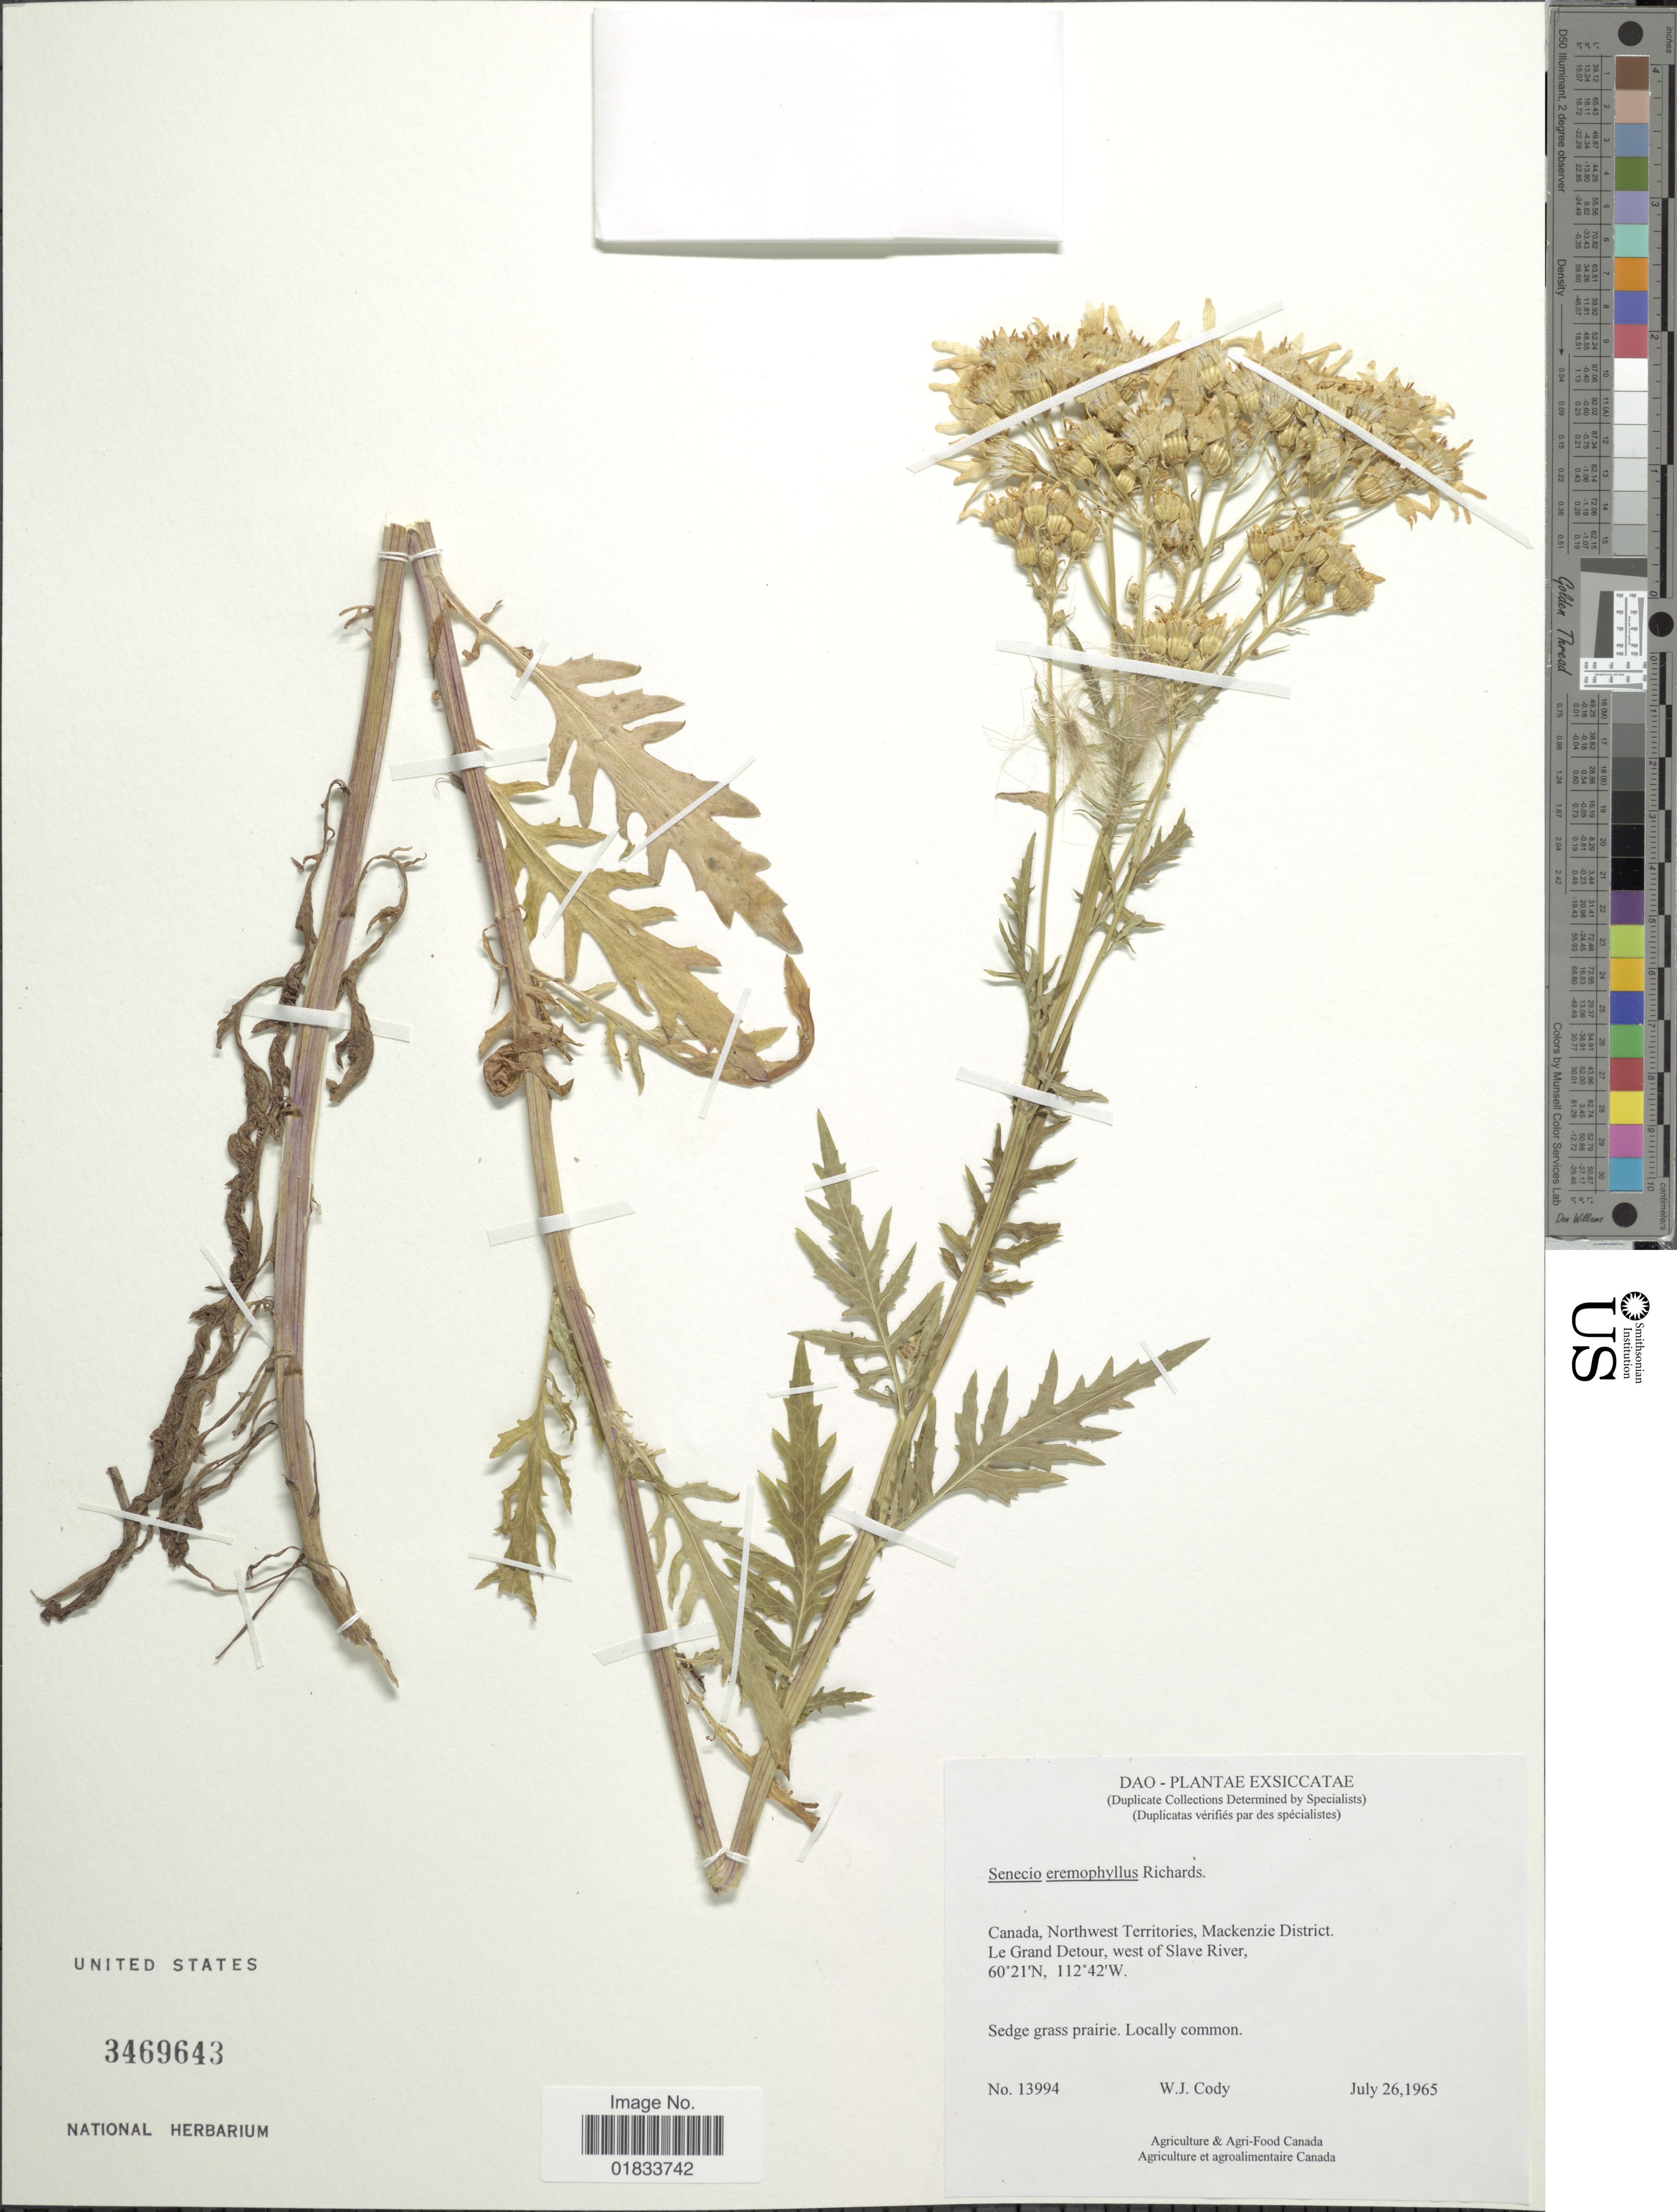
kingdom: Plantae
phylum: Tracheophyta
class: Magnoliopsida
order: Asterales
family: Asteraceae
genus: Senecio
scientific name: Senecio eremophilus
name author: Richardson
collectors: W. Cody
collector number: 13994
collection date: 1965-07-26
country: Canada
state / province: Northwest Territories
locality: Mackenzie District. Le Grand Detour, west of Slave River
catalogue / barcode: US 3469643